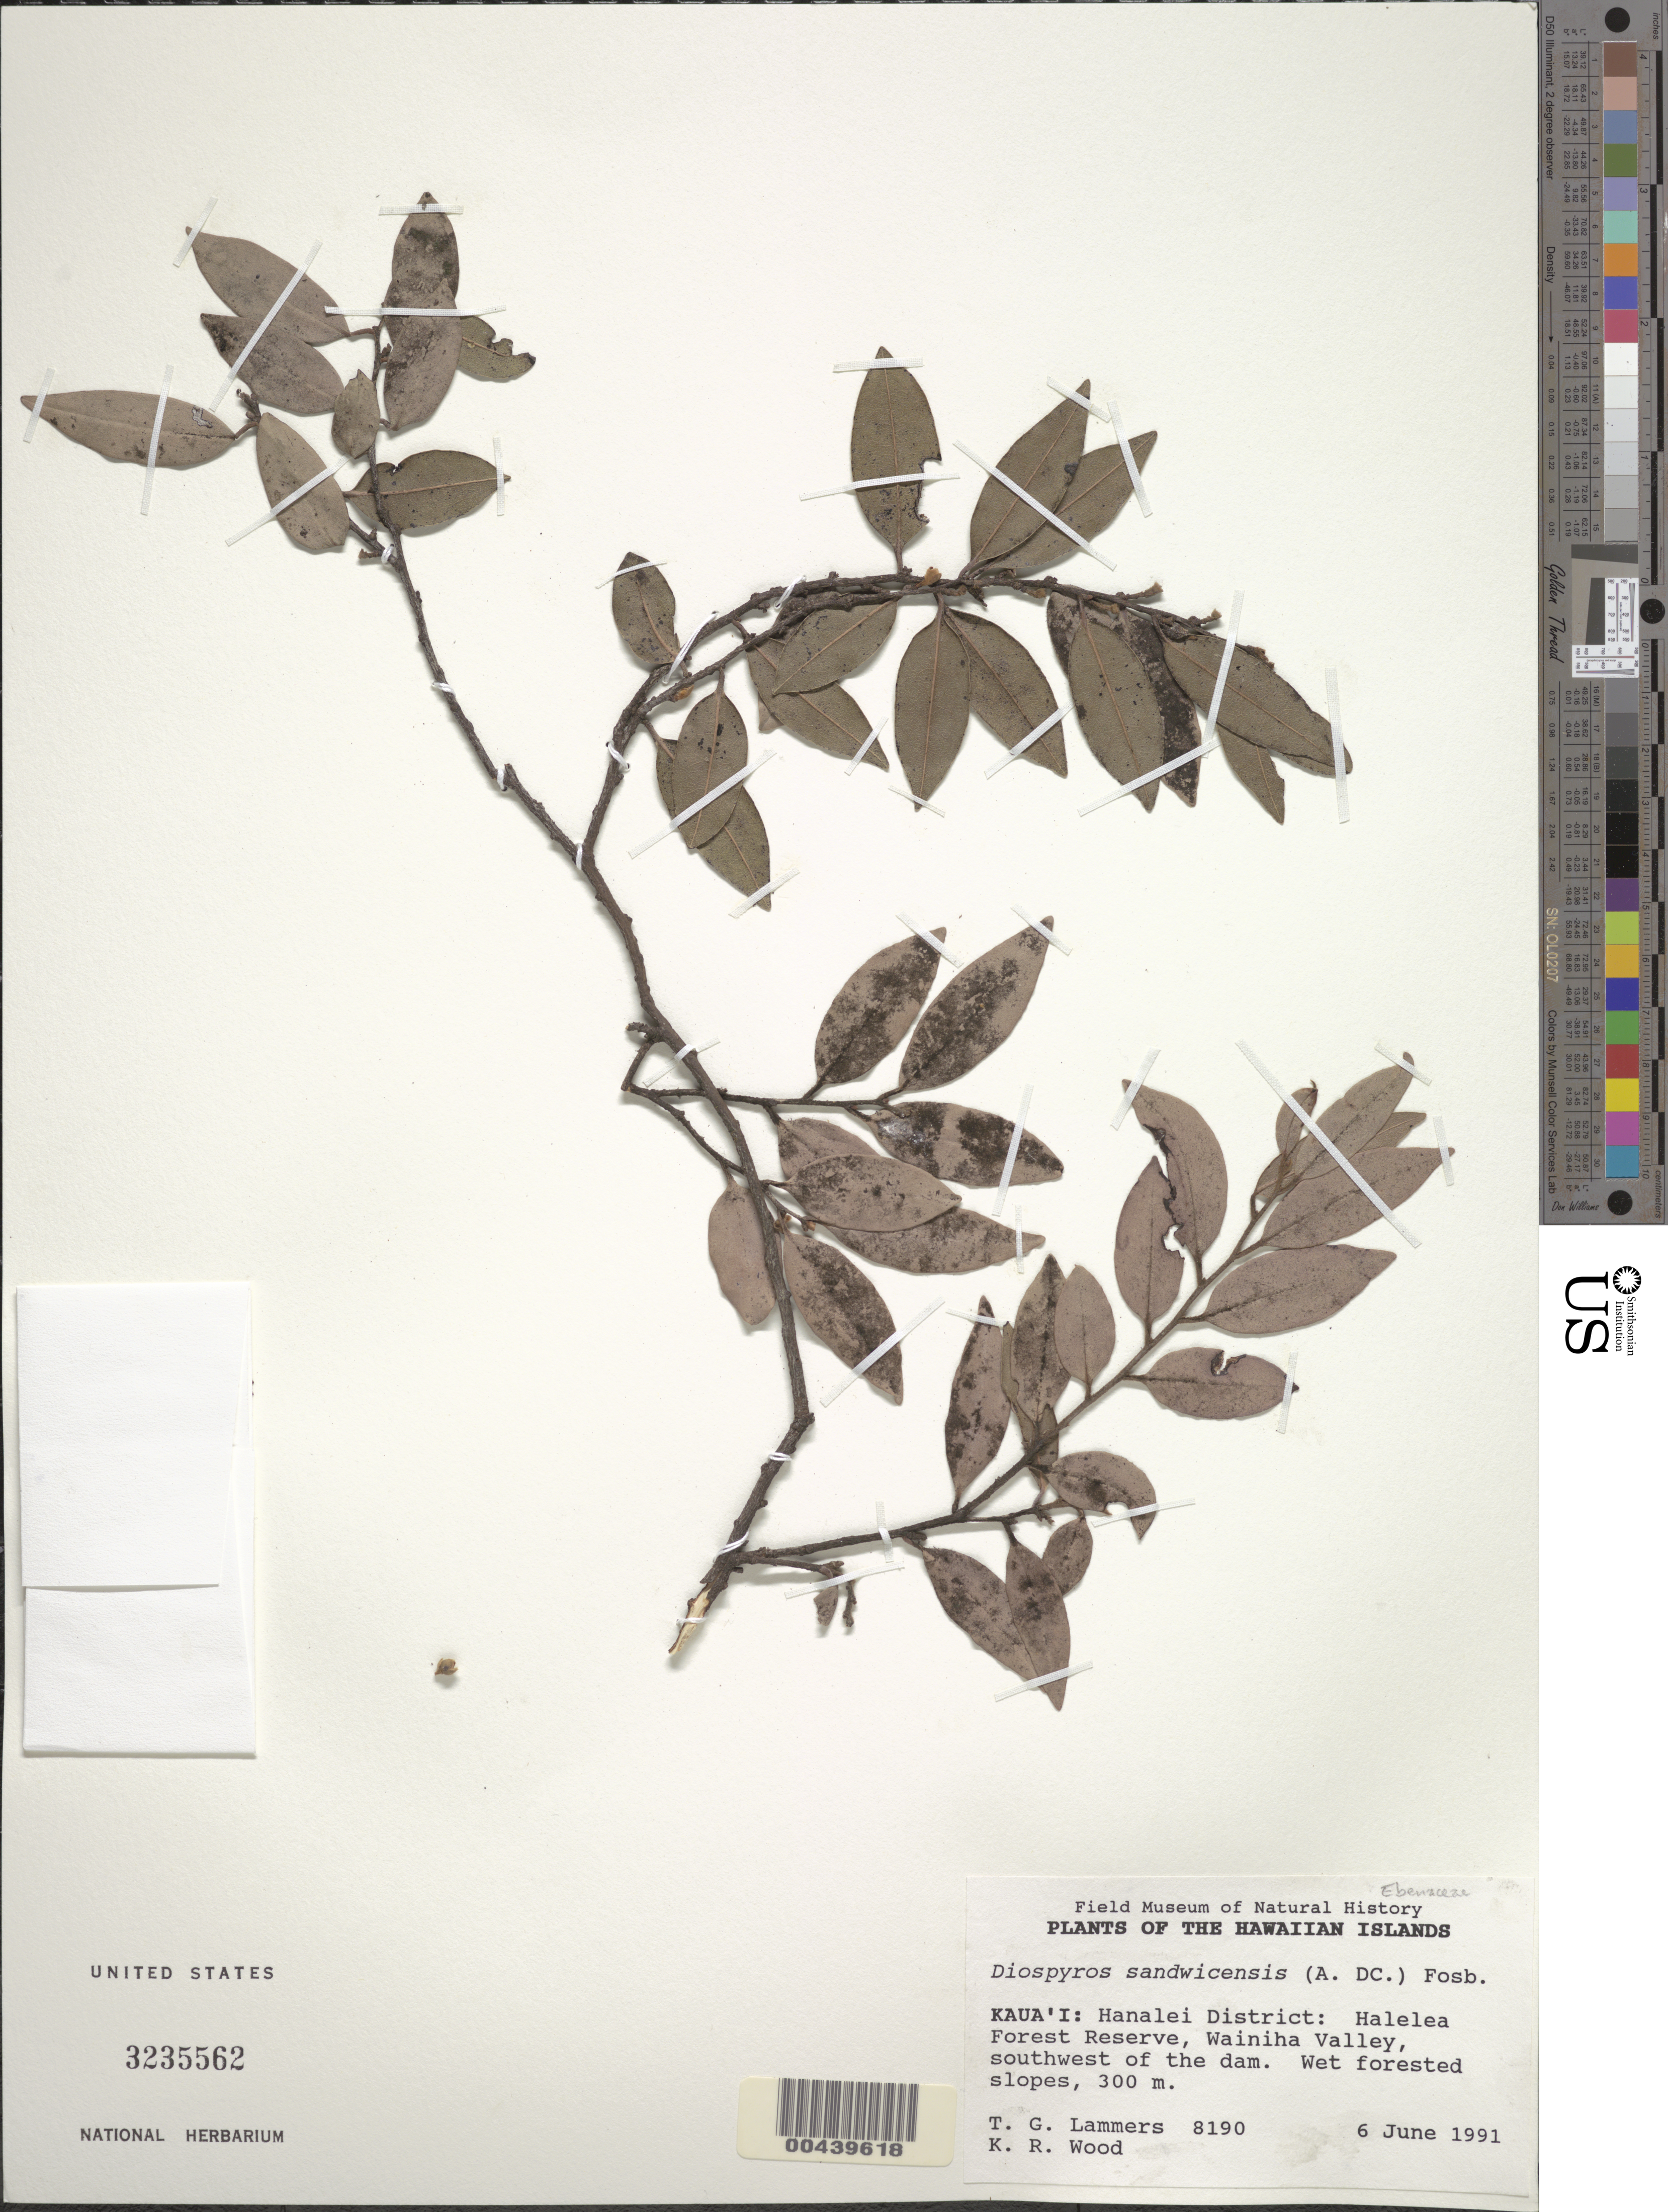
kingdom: Plantae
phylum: Tracheophyta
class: Magnoliopsida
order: Ericales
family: Ebenaceae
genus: Diospyros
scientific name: Diospyros sandwicensis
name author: (A. DC.) Fosberg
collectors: T. G. Lammers & K. R. Wood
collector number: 8190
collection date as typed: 6 Jun 1991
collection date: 1991-06-06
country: United States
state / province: Hawaii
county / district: Kauai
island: Kaua'i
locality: Hanalei District: Halelea Forest Reserve, Wainiha Valley, SW of the dam.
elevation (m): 300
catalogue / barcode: US 3235562